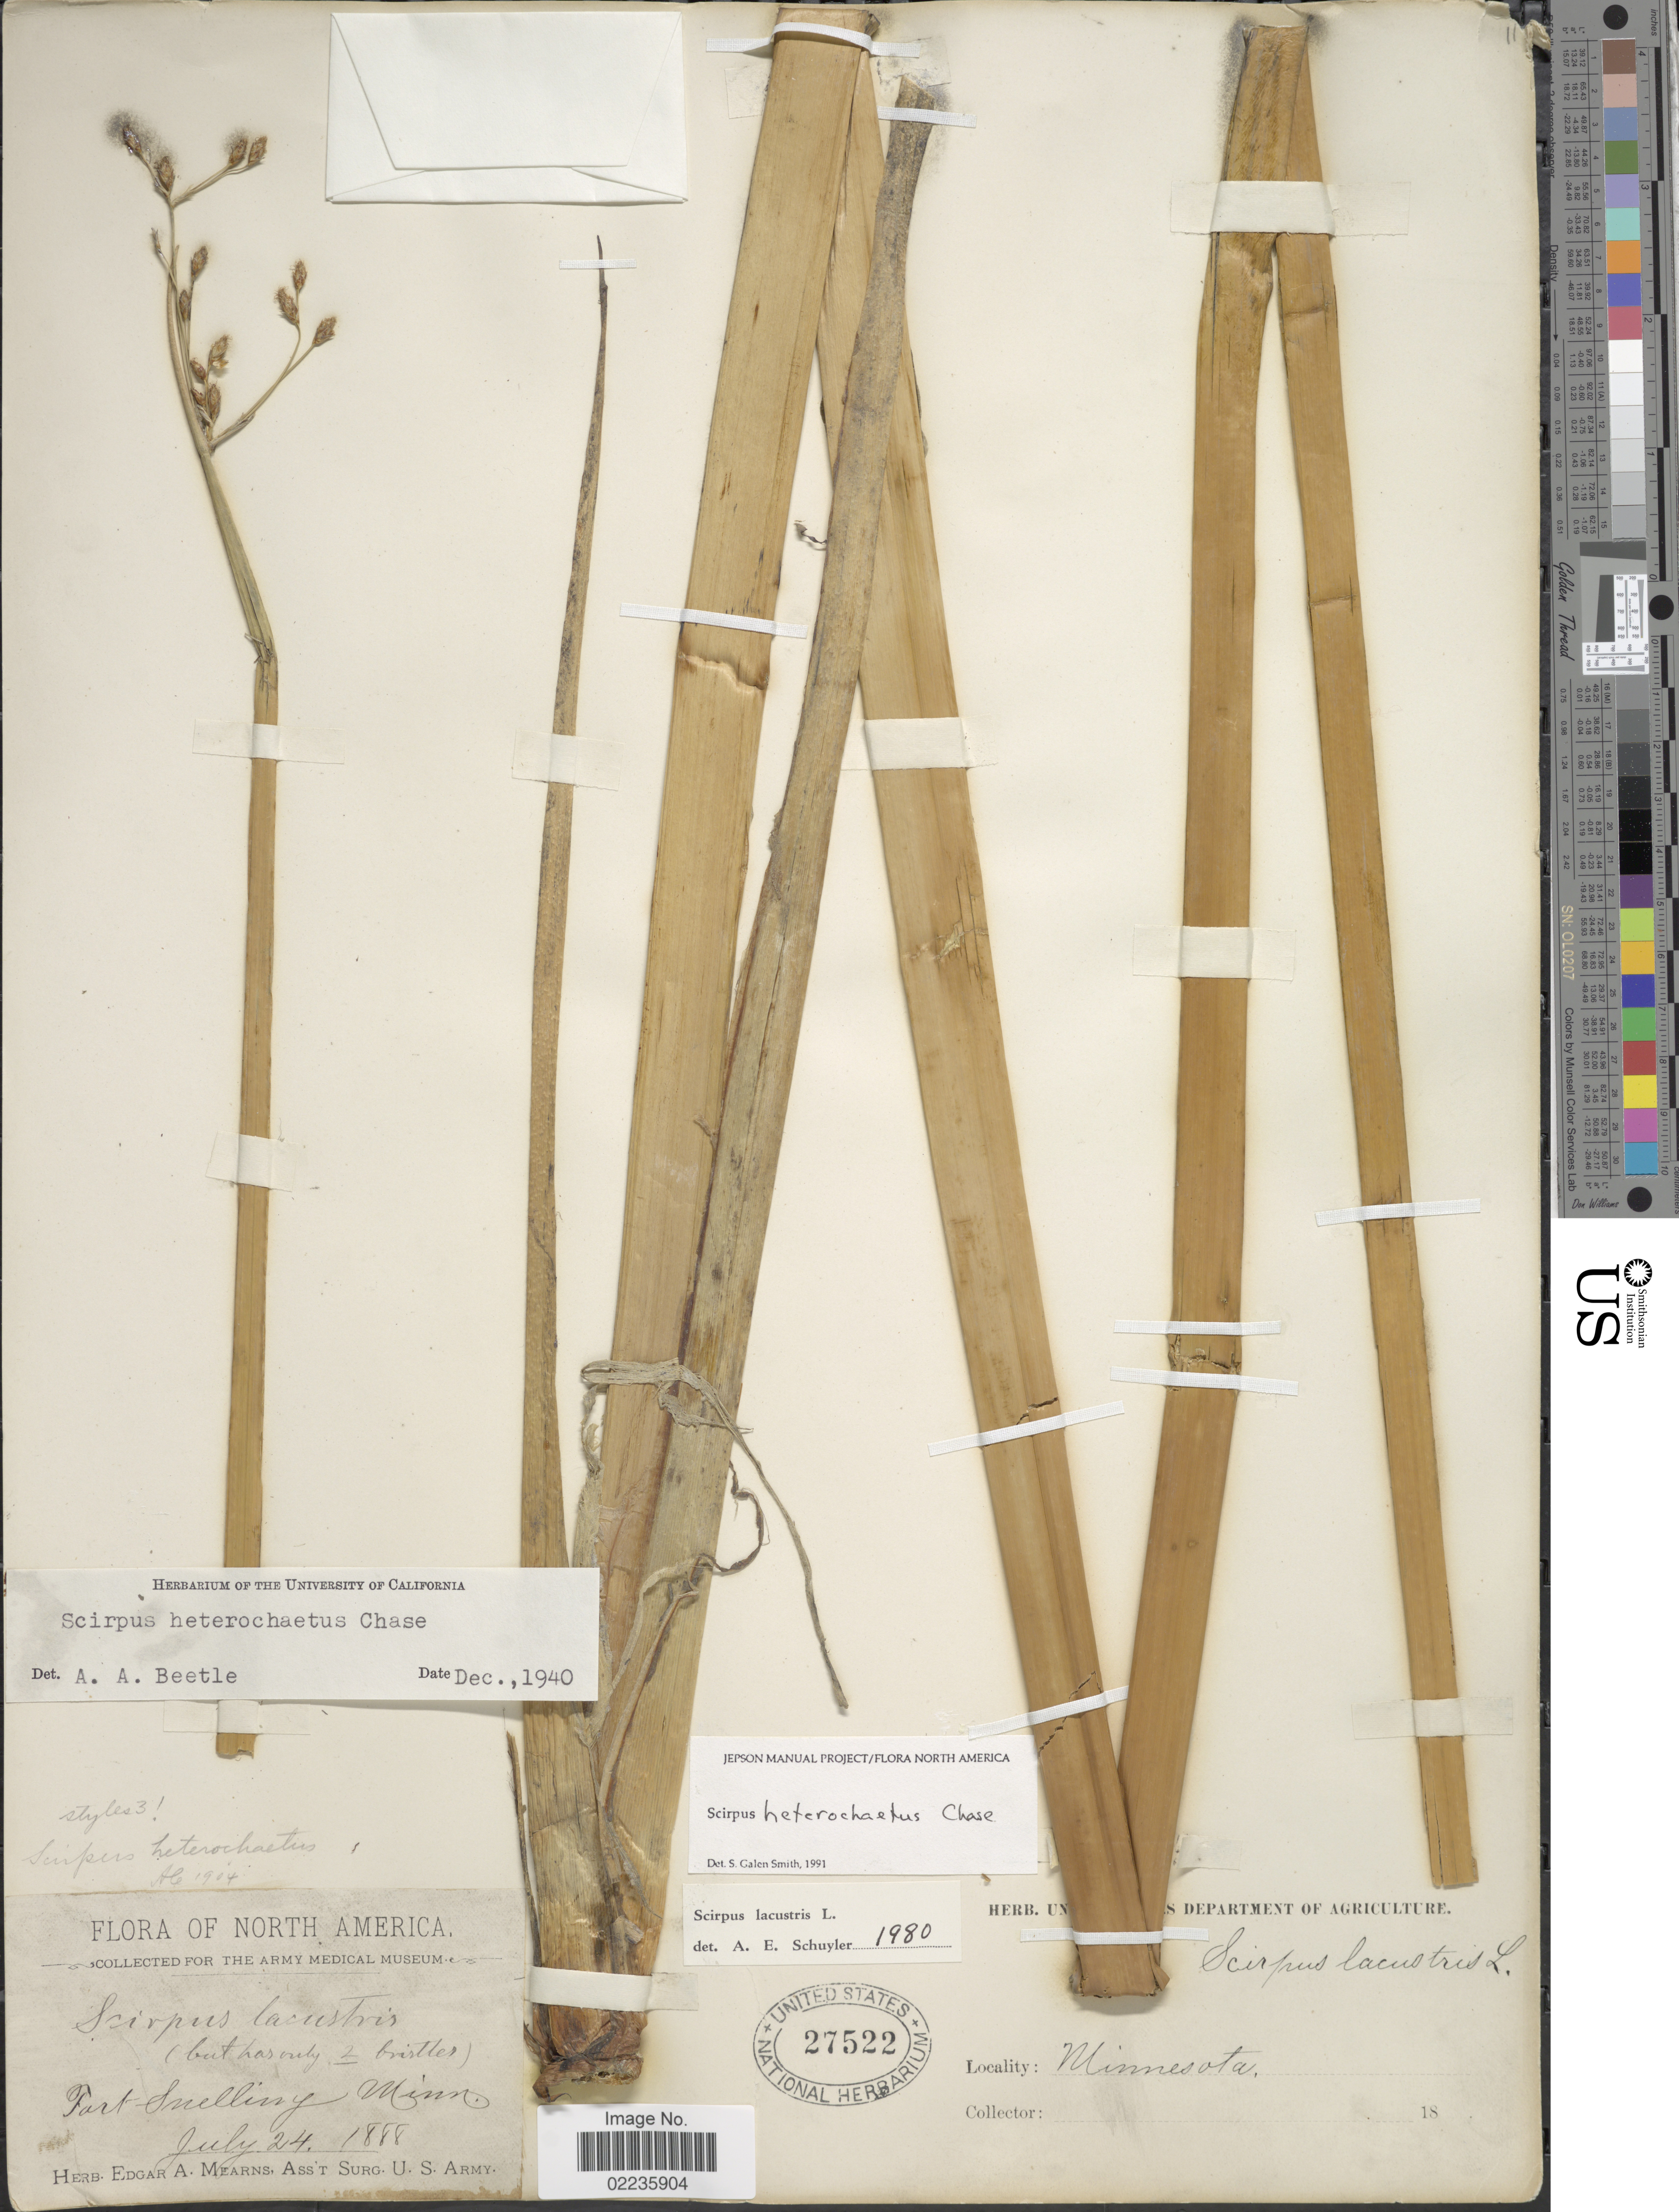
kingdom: Plantae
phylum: Tracheophyta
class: Liliopsida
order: Poales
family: Cyperaceae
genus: Schoenoplectus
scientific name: Schoenoplectus heterochaetus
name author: (Chase) Soják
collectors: ex herb. Edgar A. Mearns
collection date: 1888-07-24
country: United States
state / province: Minnesota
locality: Fort Snelling Minn.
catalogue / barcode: US 27522